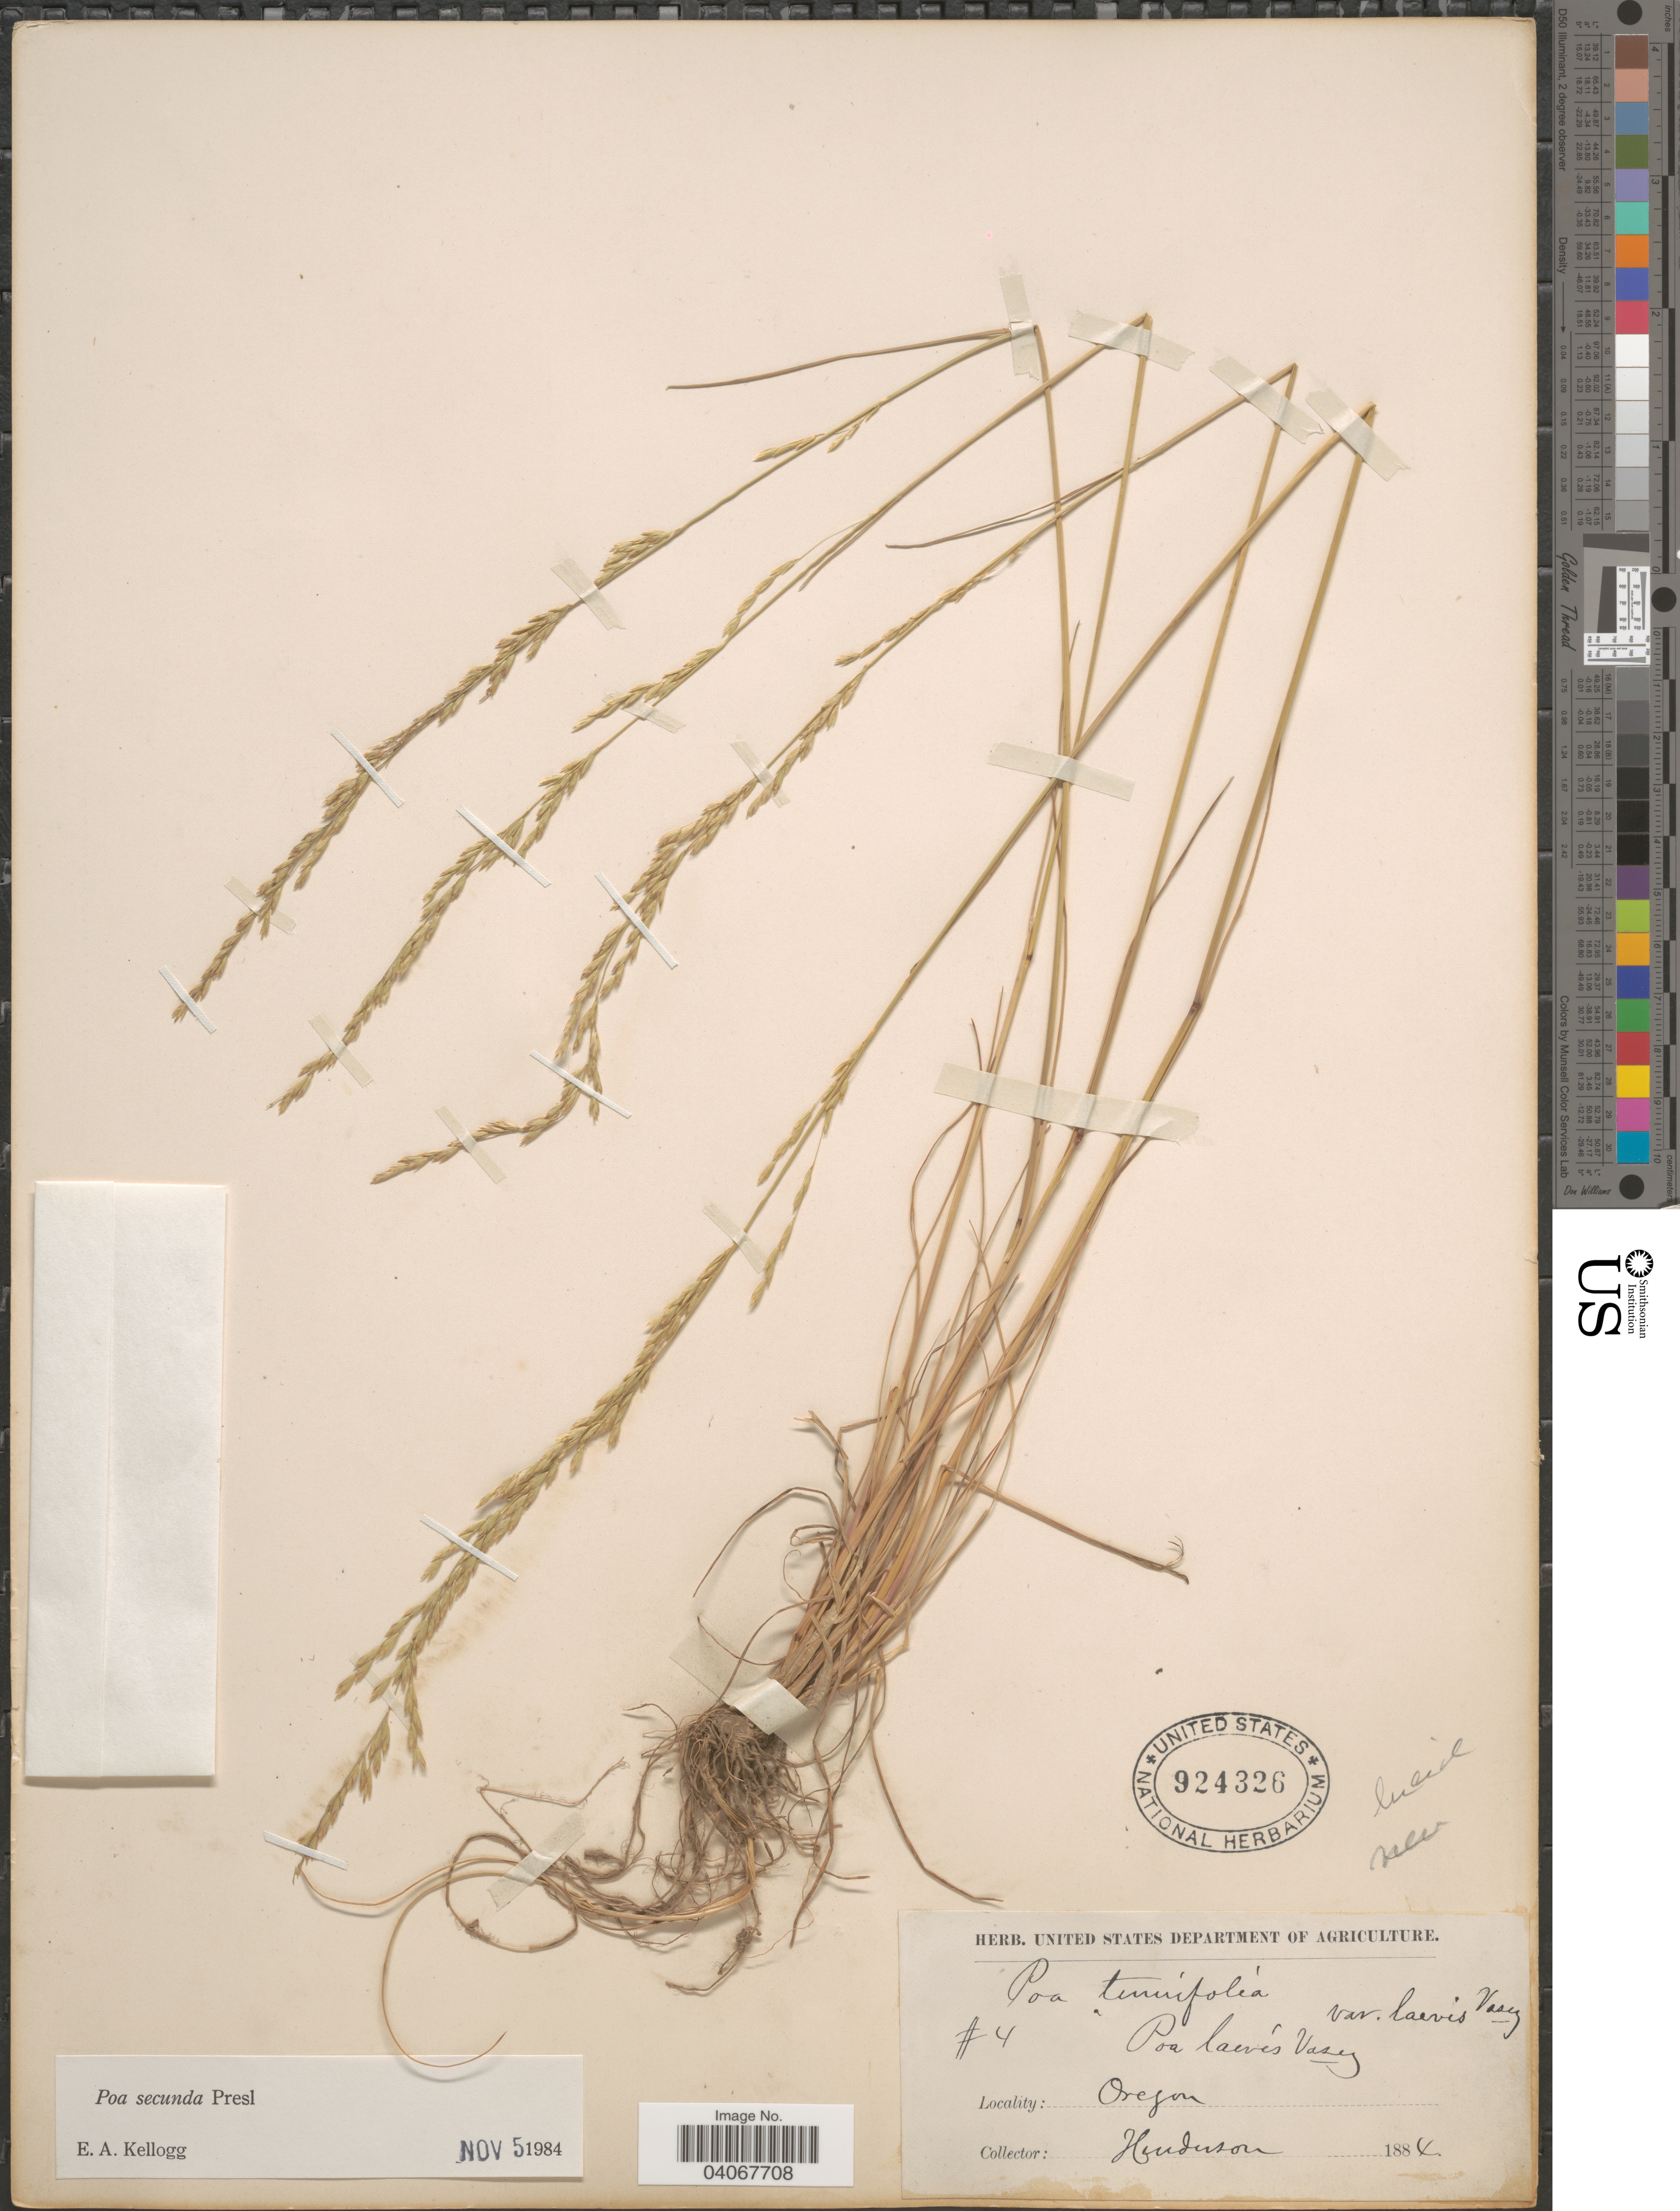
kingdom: Plantae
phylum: Tracheophyta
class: Liliopsida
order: Poales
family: Poaceae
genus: Poa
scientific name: Poa secunda subsp. secunda var. secunda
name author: J. Presl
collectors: -. Henderson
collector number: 4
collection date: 1884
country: United States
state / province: Oregon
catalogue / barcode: US 924326